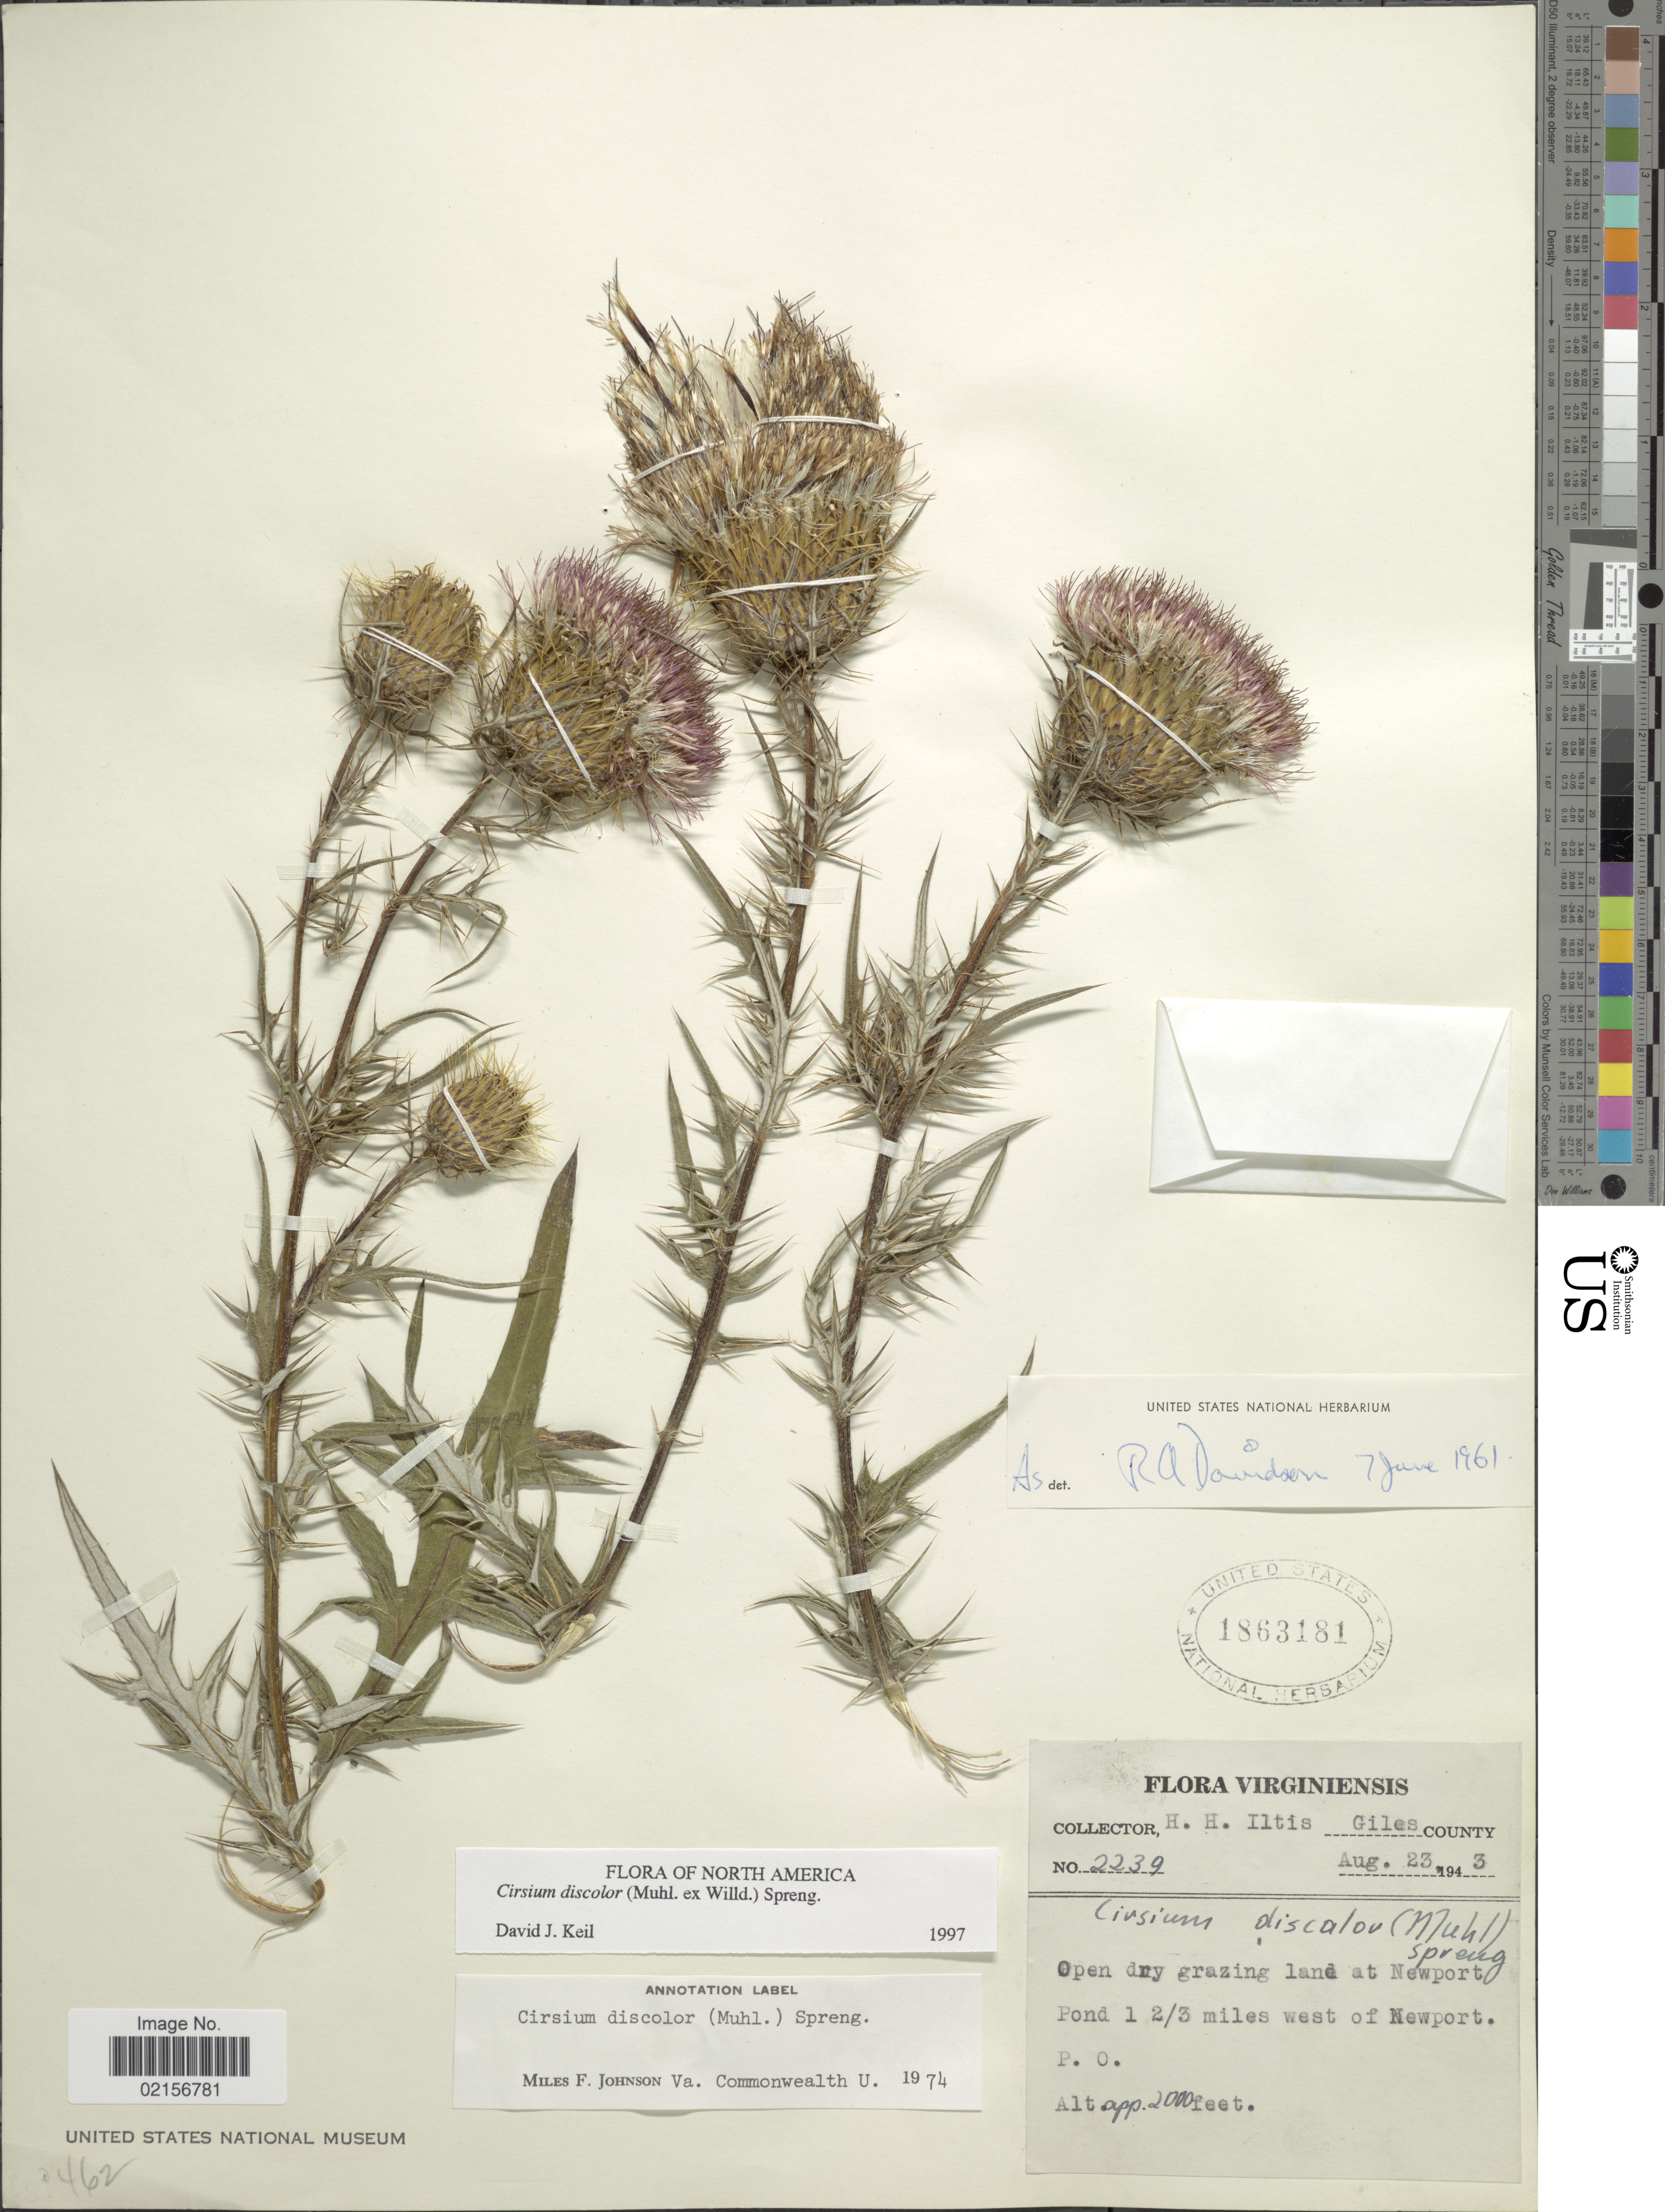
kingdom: Plantae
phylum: Tracheophyta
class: Magnoliopsida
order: Asterales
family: Asteraceae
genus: Cirsium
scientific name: Cirsium discolor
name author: (Muhl. ex Willd.) Spreng.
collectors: H. H. Iltis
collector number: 2239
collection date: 1943-08-23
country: United States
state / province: Virginia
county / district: Giles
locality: open fry grazing land at Newport, Pond 1 2/3 miles west of Newport, P.O.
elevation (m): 610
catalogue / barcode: US 1863181